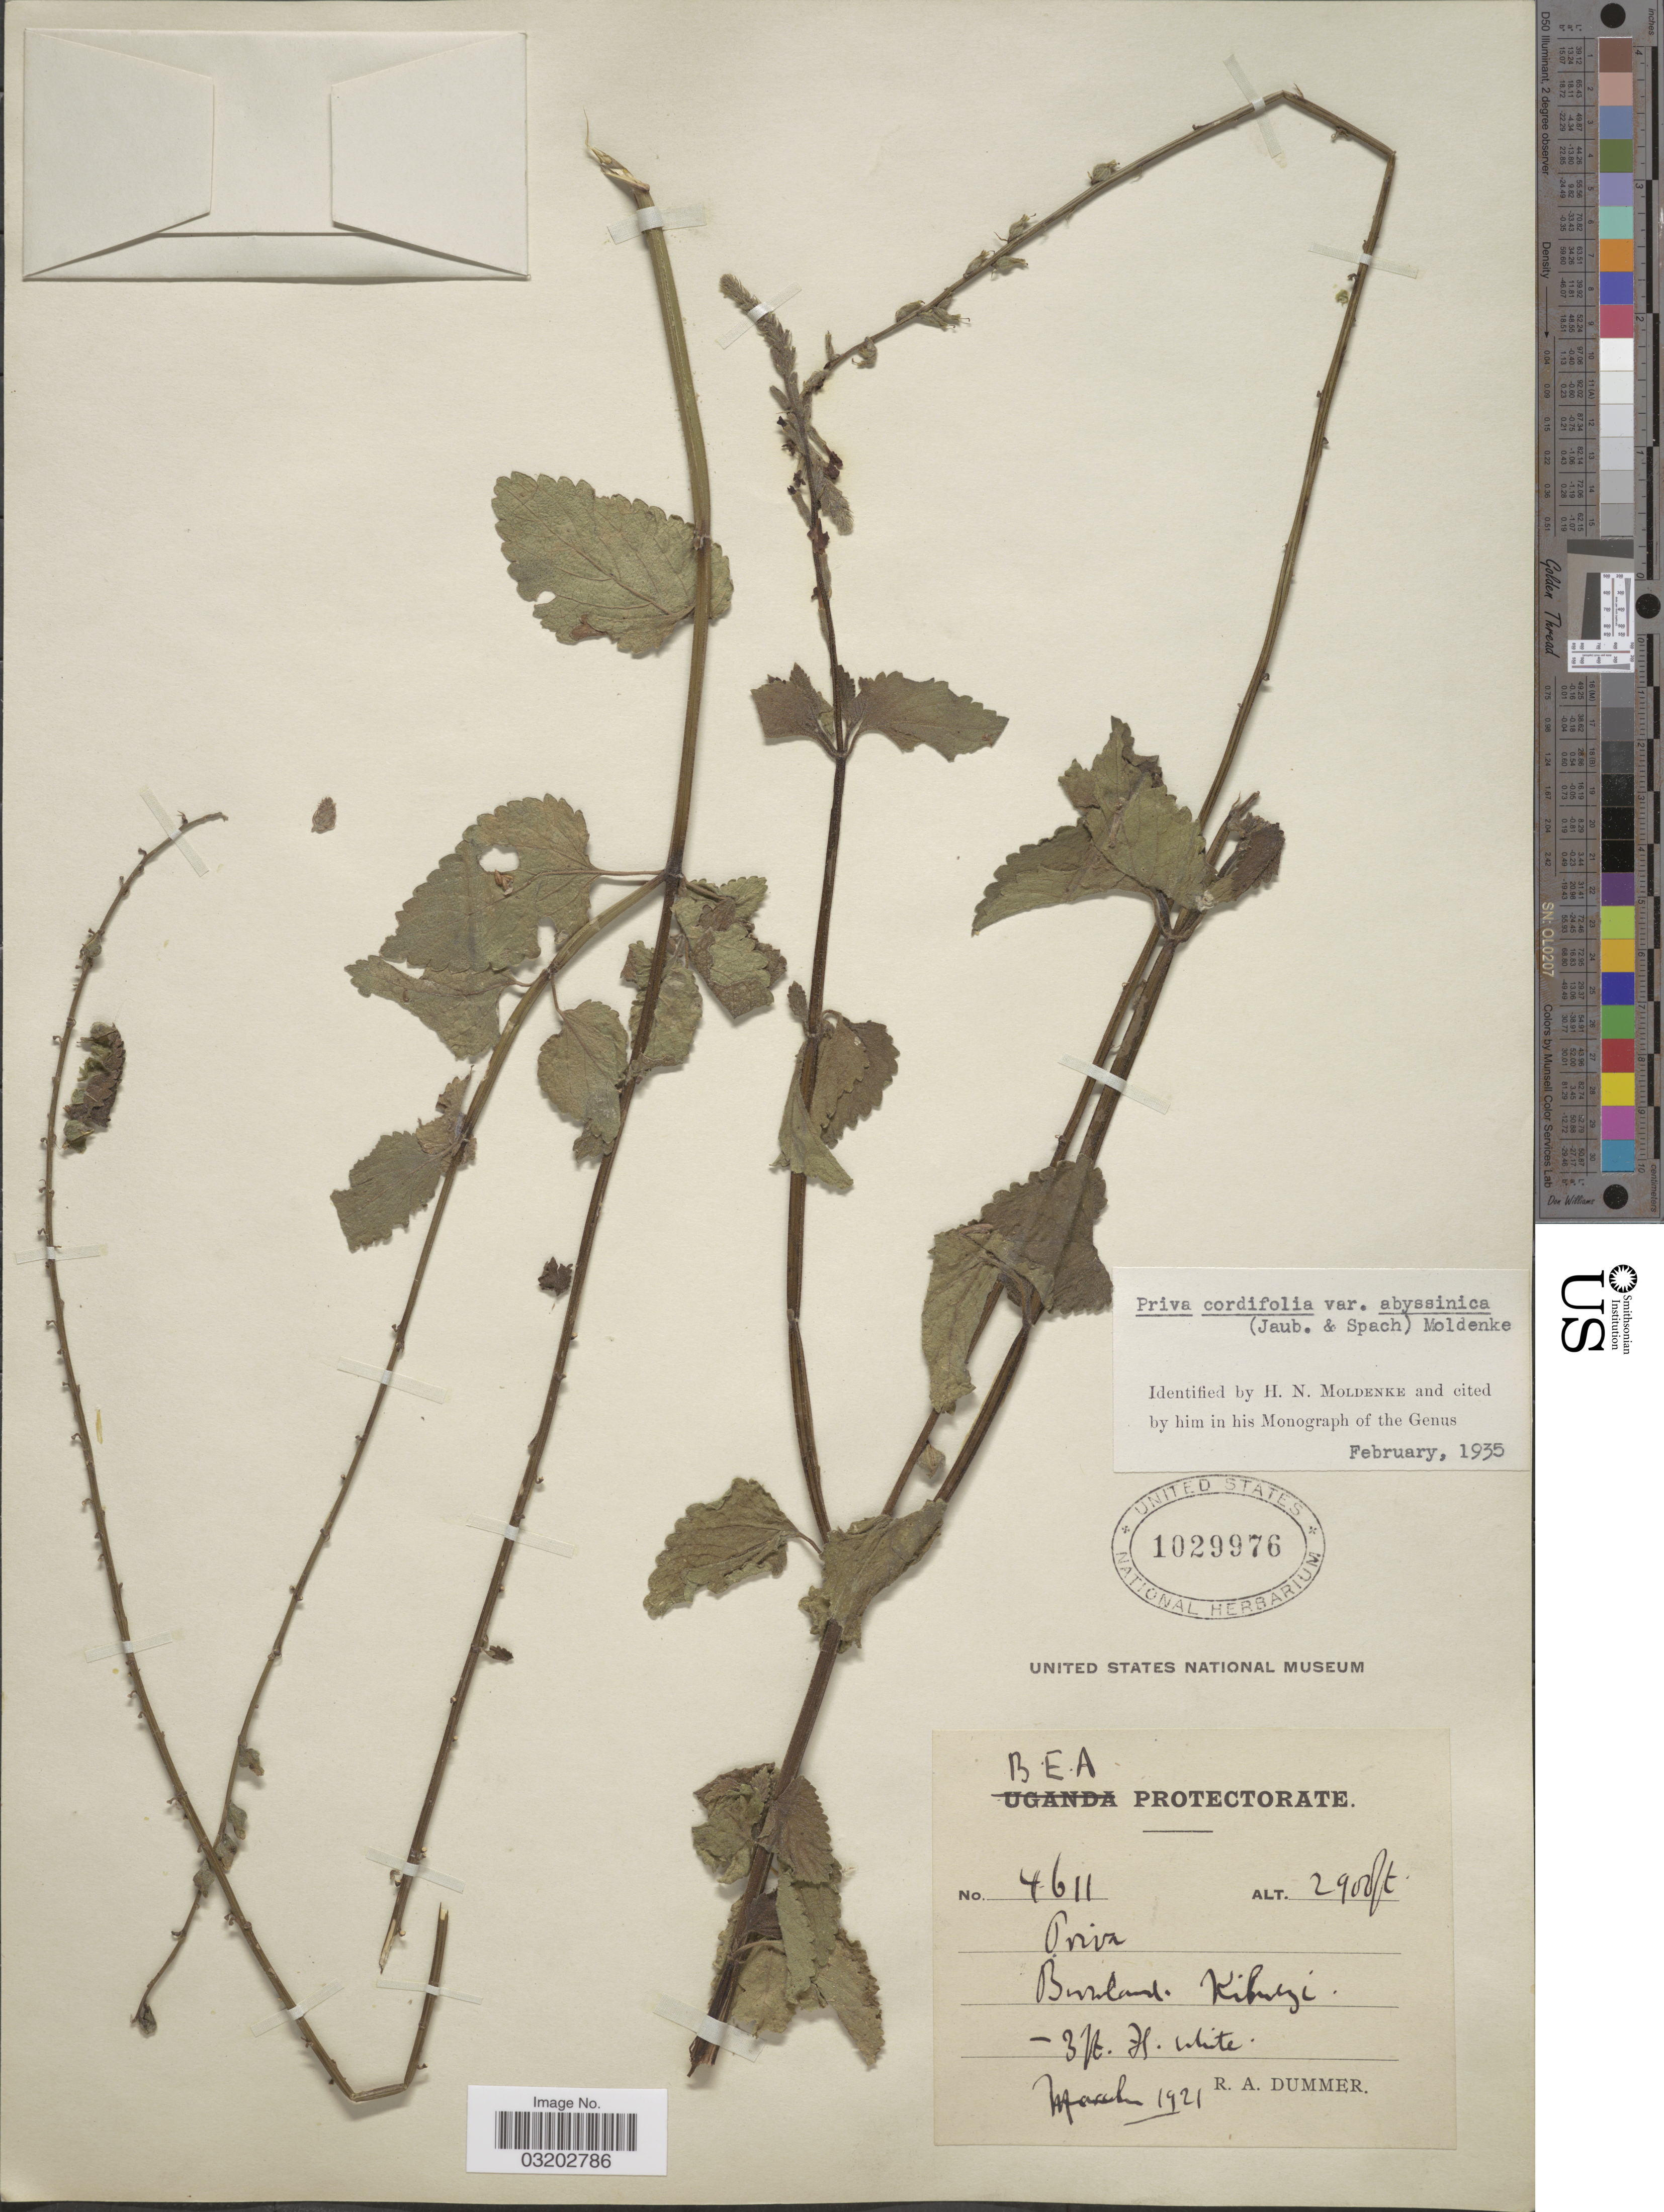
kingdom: Plantae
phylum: Tracheophyta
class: Magnoliopsida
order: Lamiales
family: Verbenaceae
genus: Priva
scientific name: Priva adhaerens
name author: (Forssk.) Chiov.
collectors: R. A. Dümmer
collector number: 4611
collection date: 1921-03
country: Kenya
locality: B.E.A. Buruland. Kibwezi.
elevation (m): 884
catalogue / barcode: US 1029976